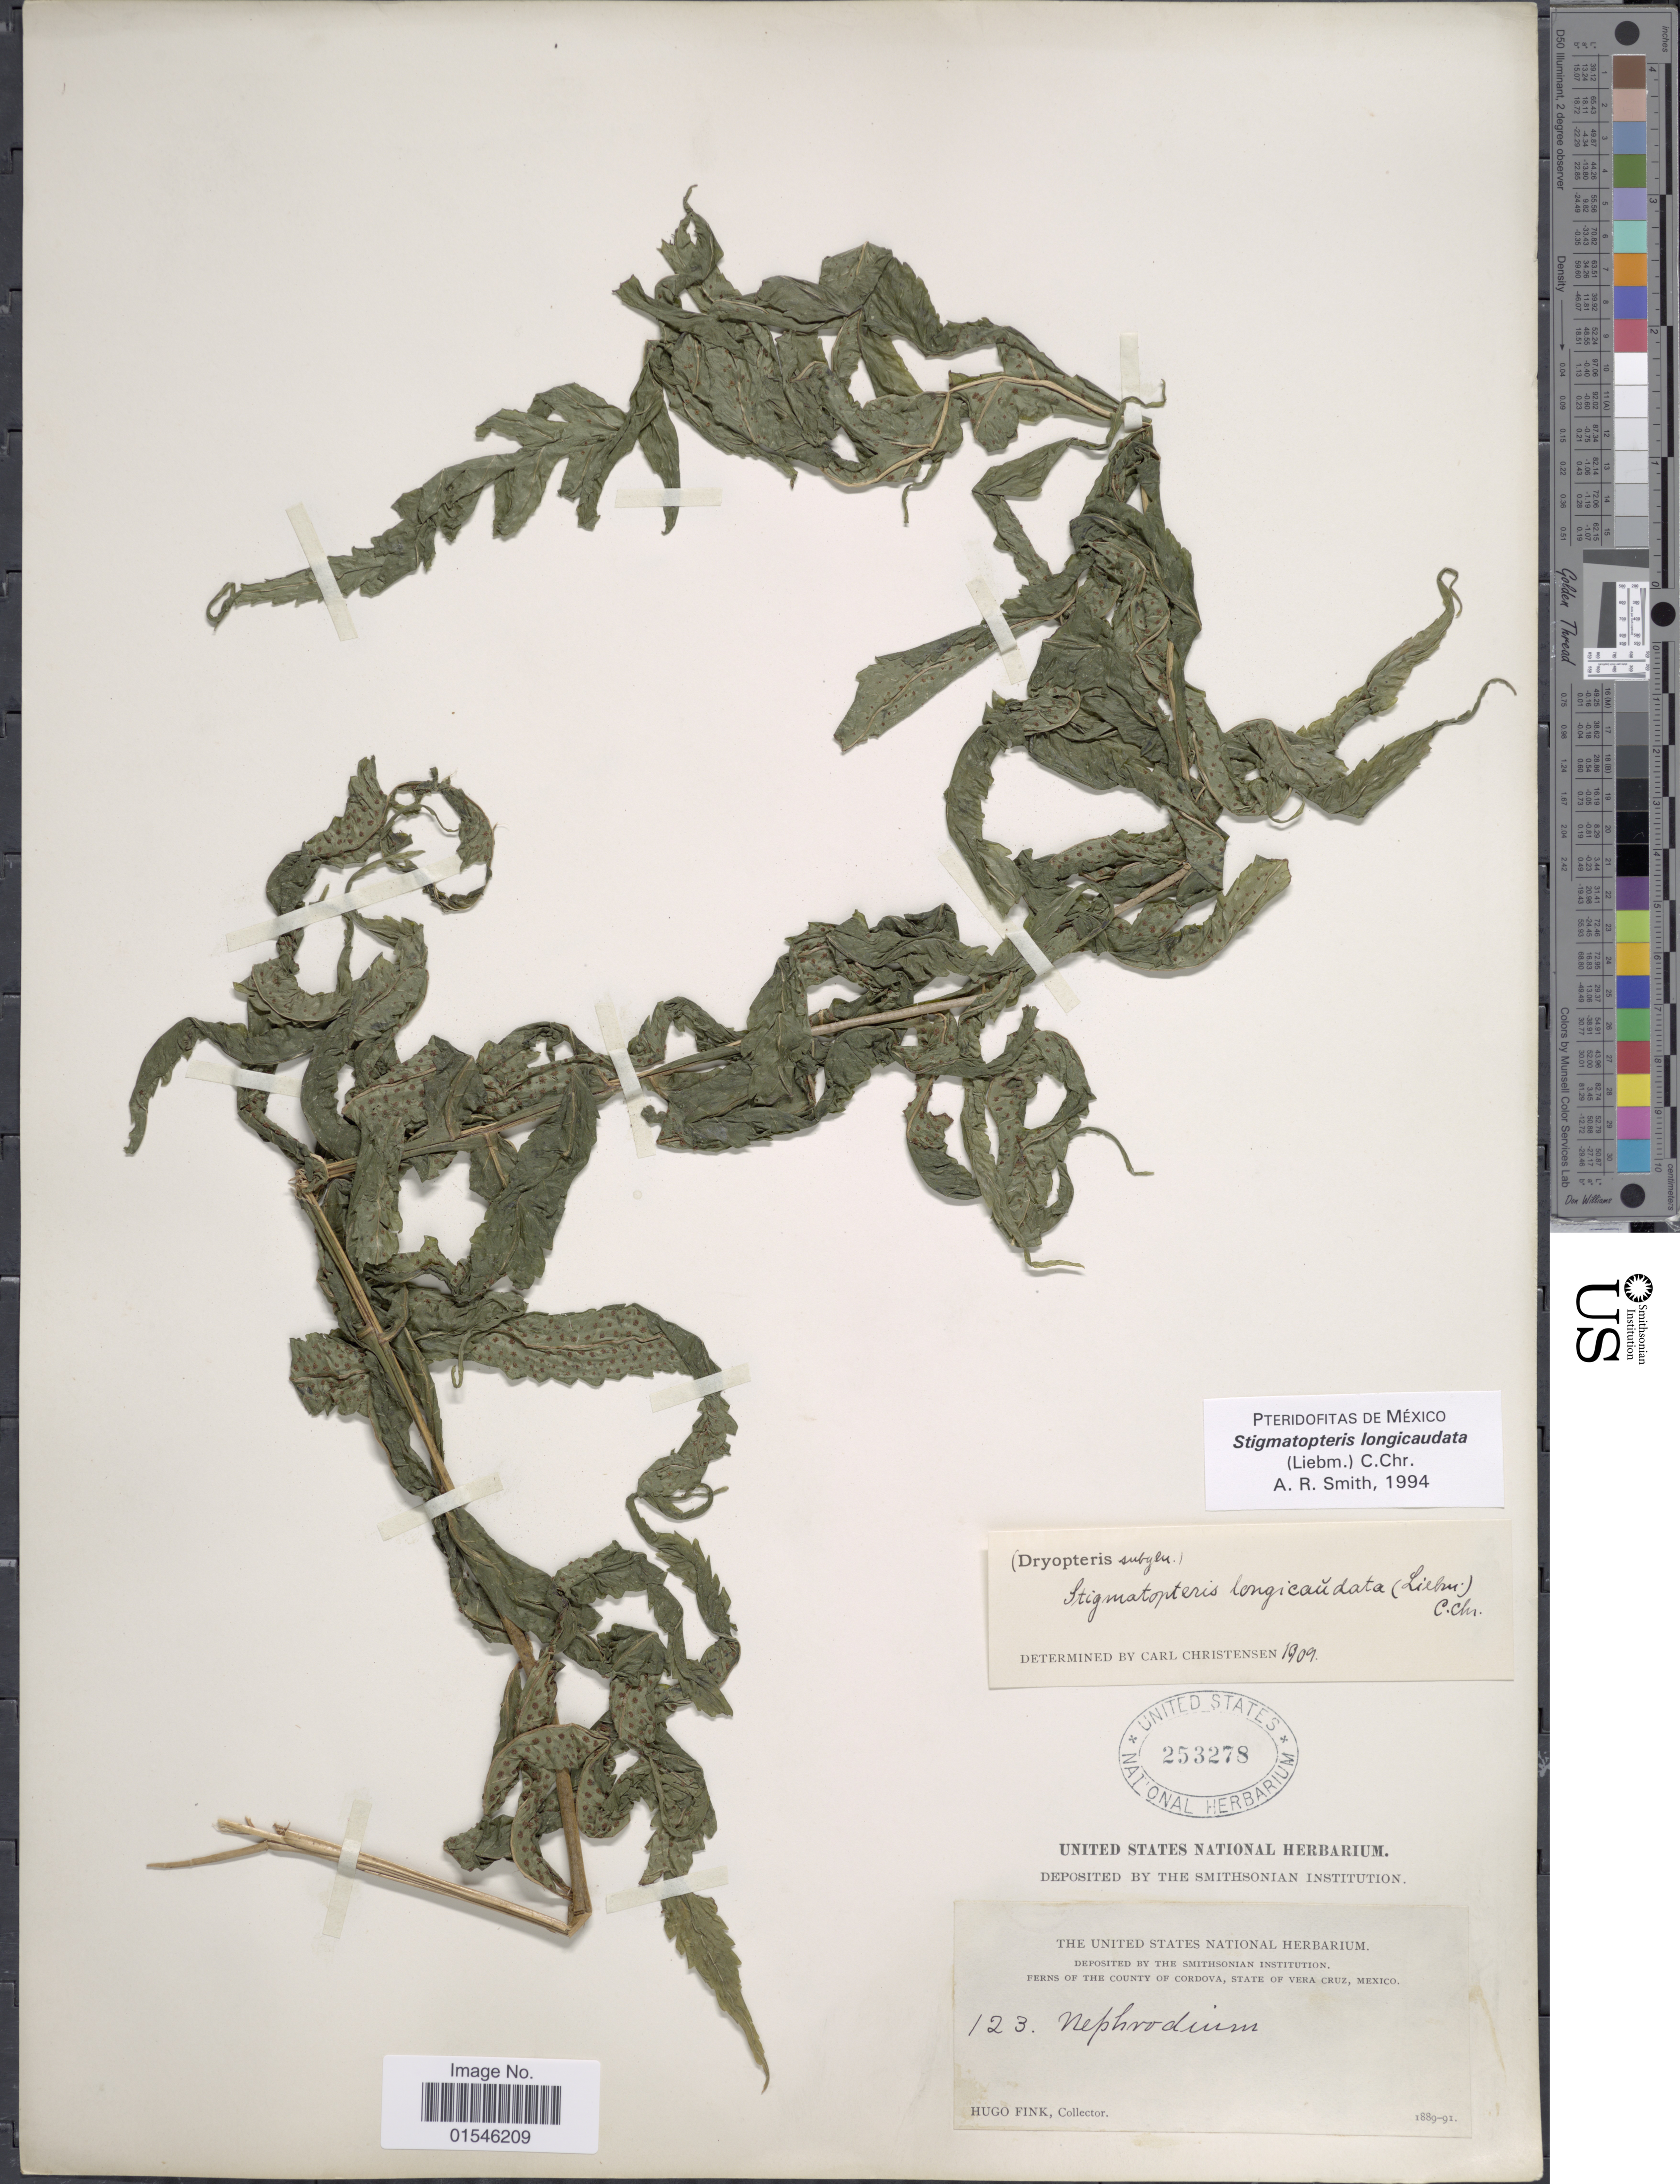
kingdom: Plantae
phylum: Tracheophyta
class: Polypodiopsida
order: Polypodiales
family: Dryopteridaceae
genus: Stigmatopteris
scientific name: Stigmatopteris longicaudata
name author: (Leibm.) C. Chr.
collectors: H. Fink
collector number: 123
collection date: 1889/1891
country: Mexico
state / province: Veracruz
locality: Ferns of the County of Cordova, State of Vera Cruz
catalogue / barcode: US 253278